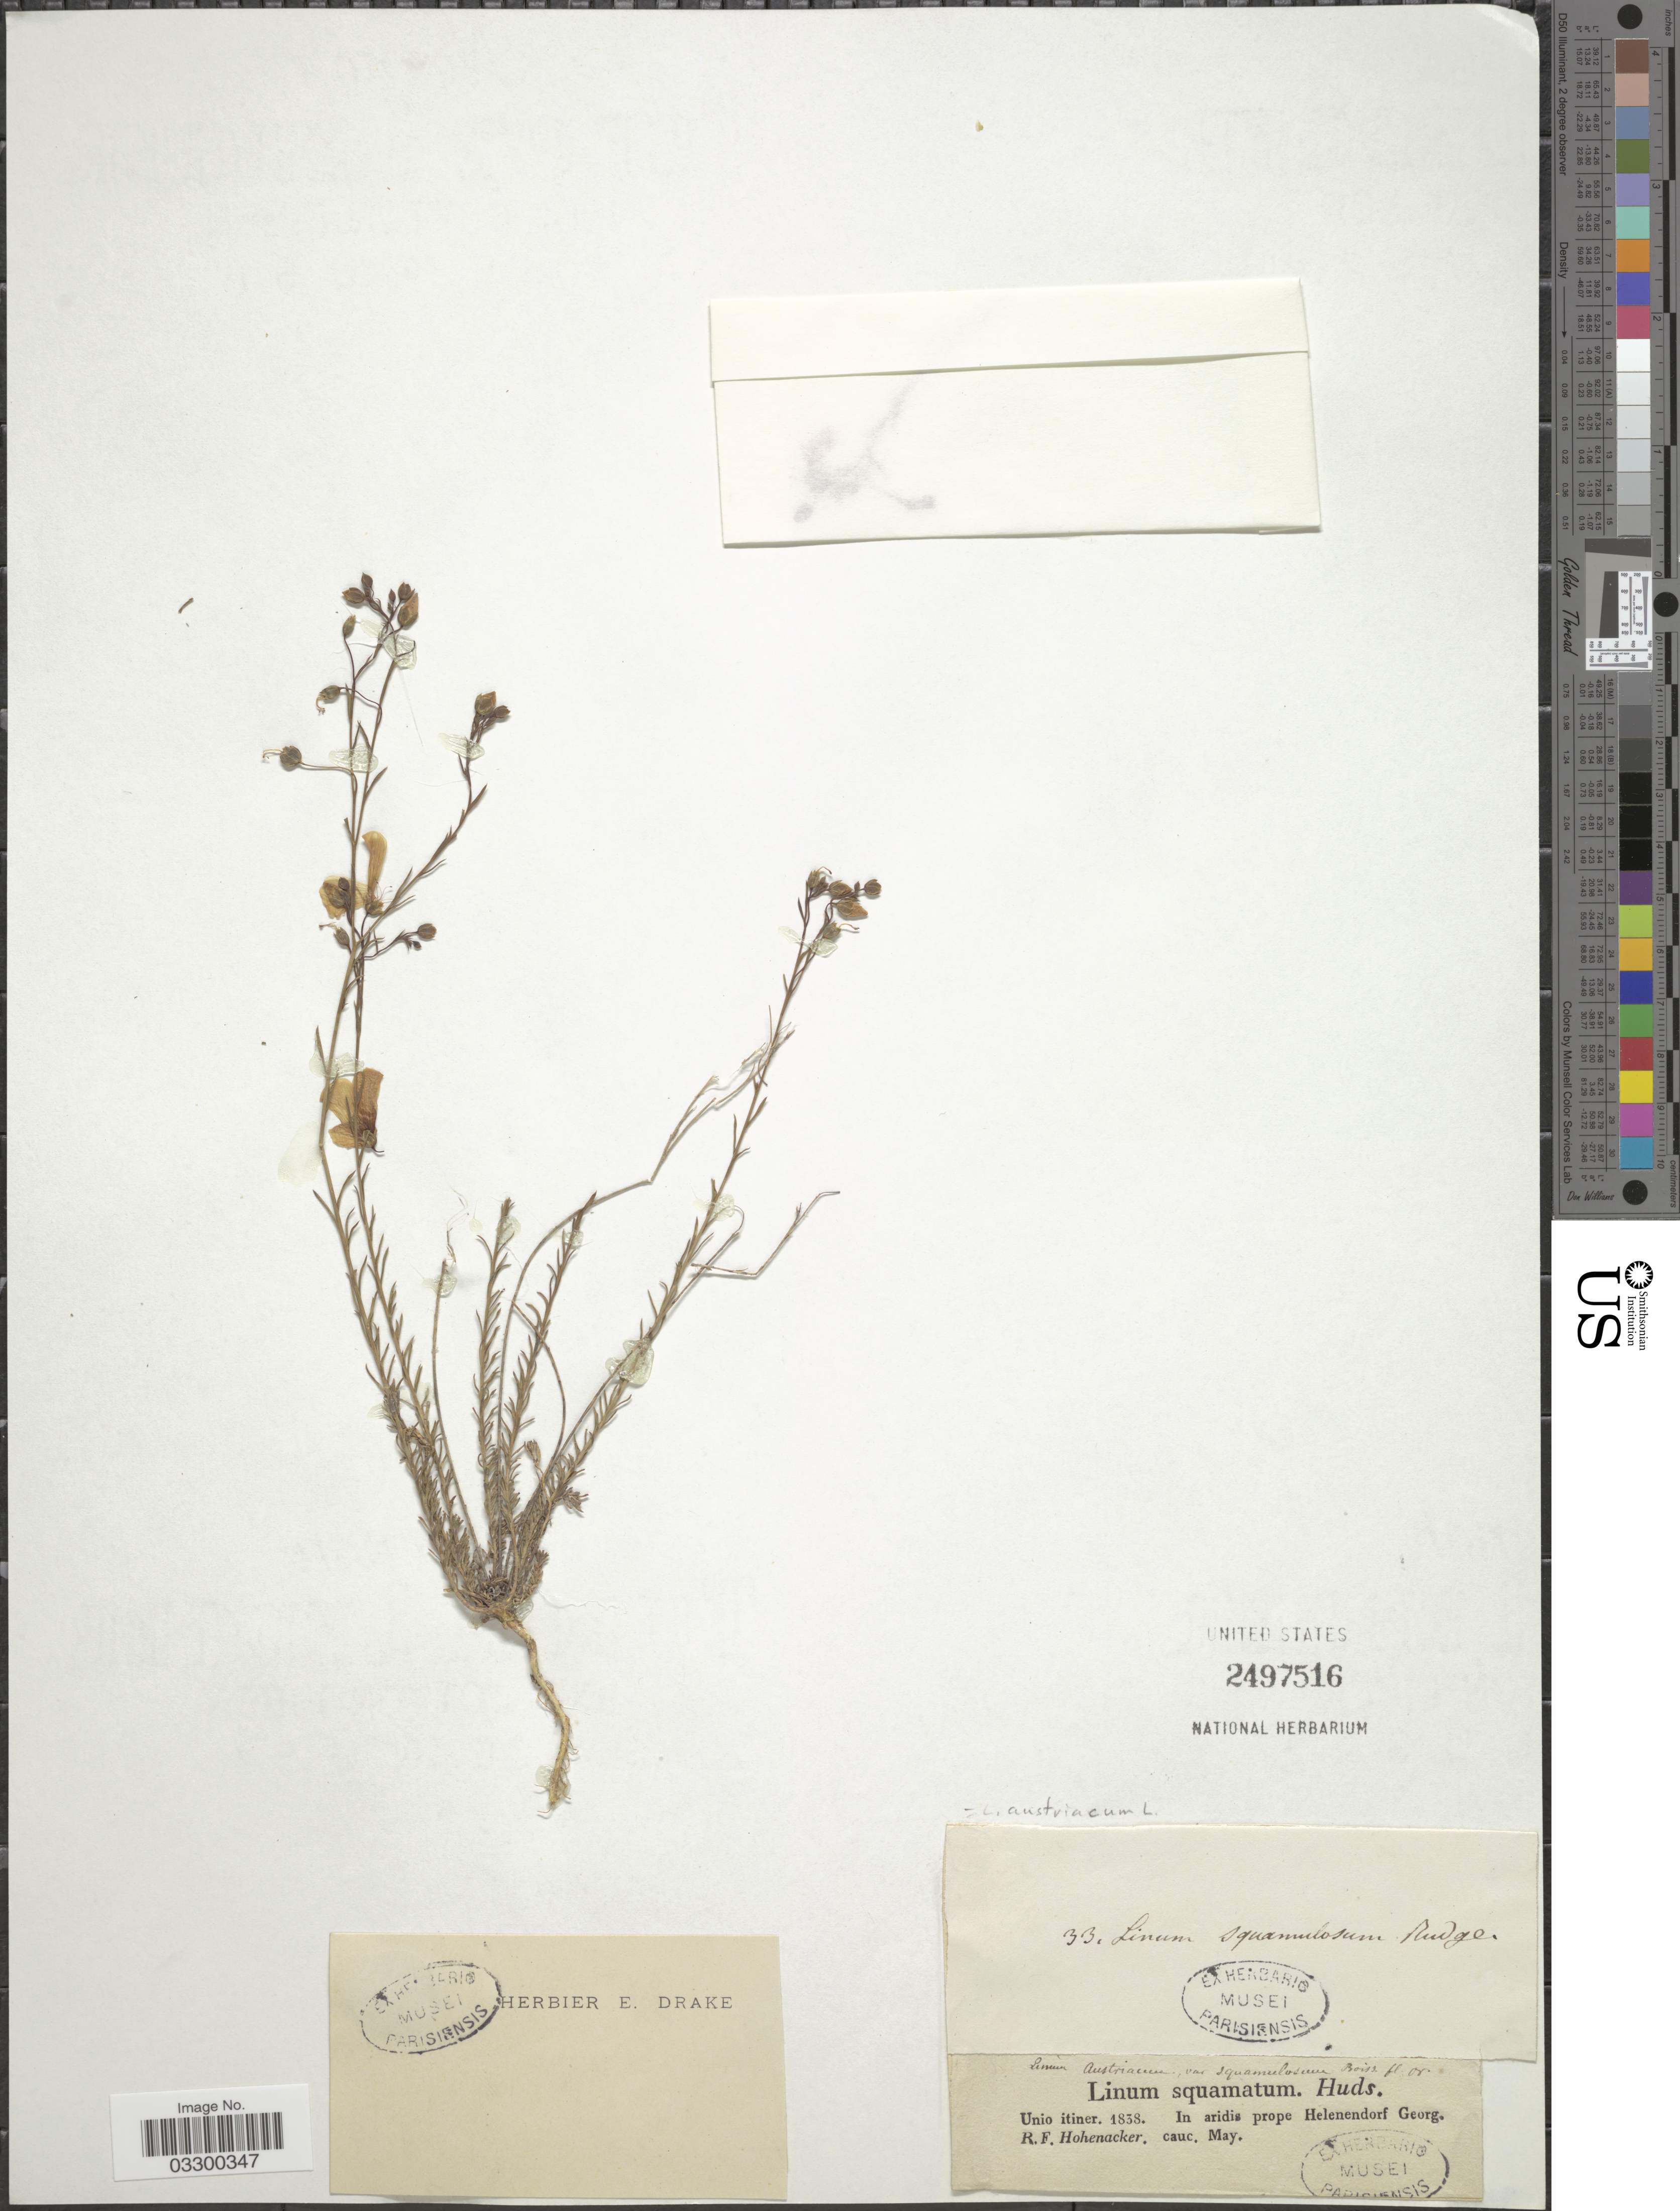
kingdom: Plantae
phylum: Tracheophyta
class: Magnoliopsida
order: Malpighiales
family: Linaceae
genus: Linum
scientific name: Linum austriacum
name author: L.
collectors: R. F. Hohenacker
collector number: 33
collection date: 1838-05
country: Georgia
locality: In aridis prope Helenendorf Georg.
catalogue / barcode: US 2497516